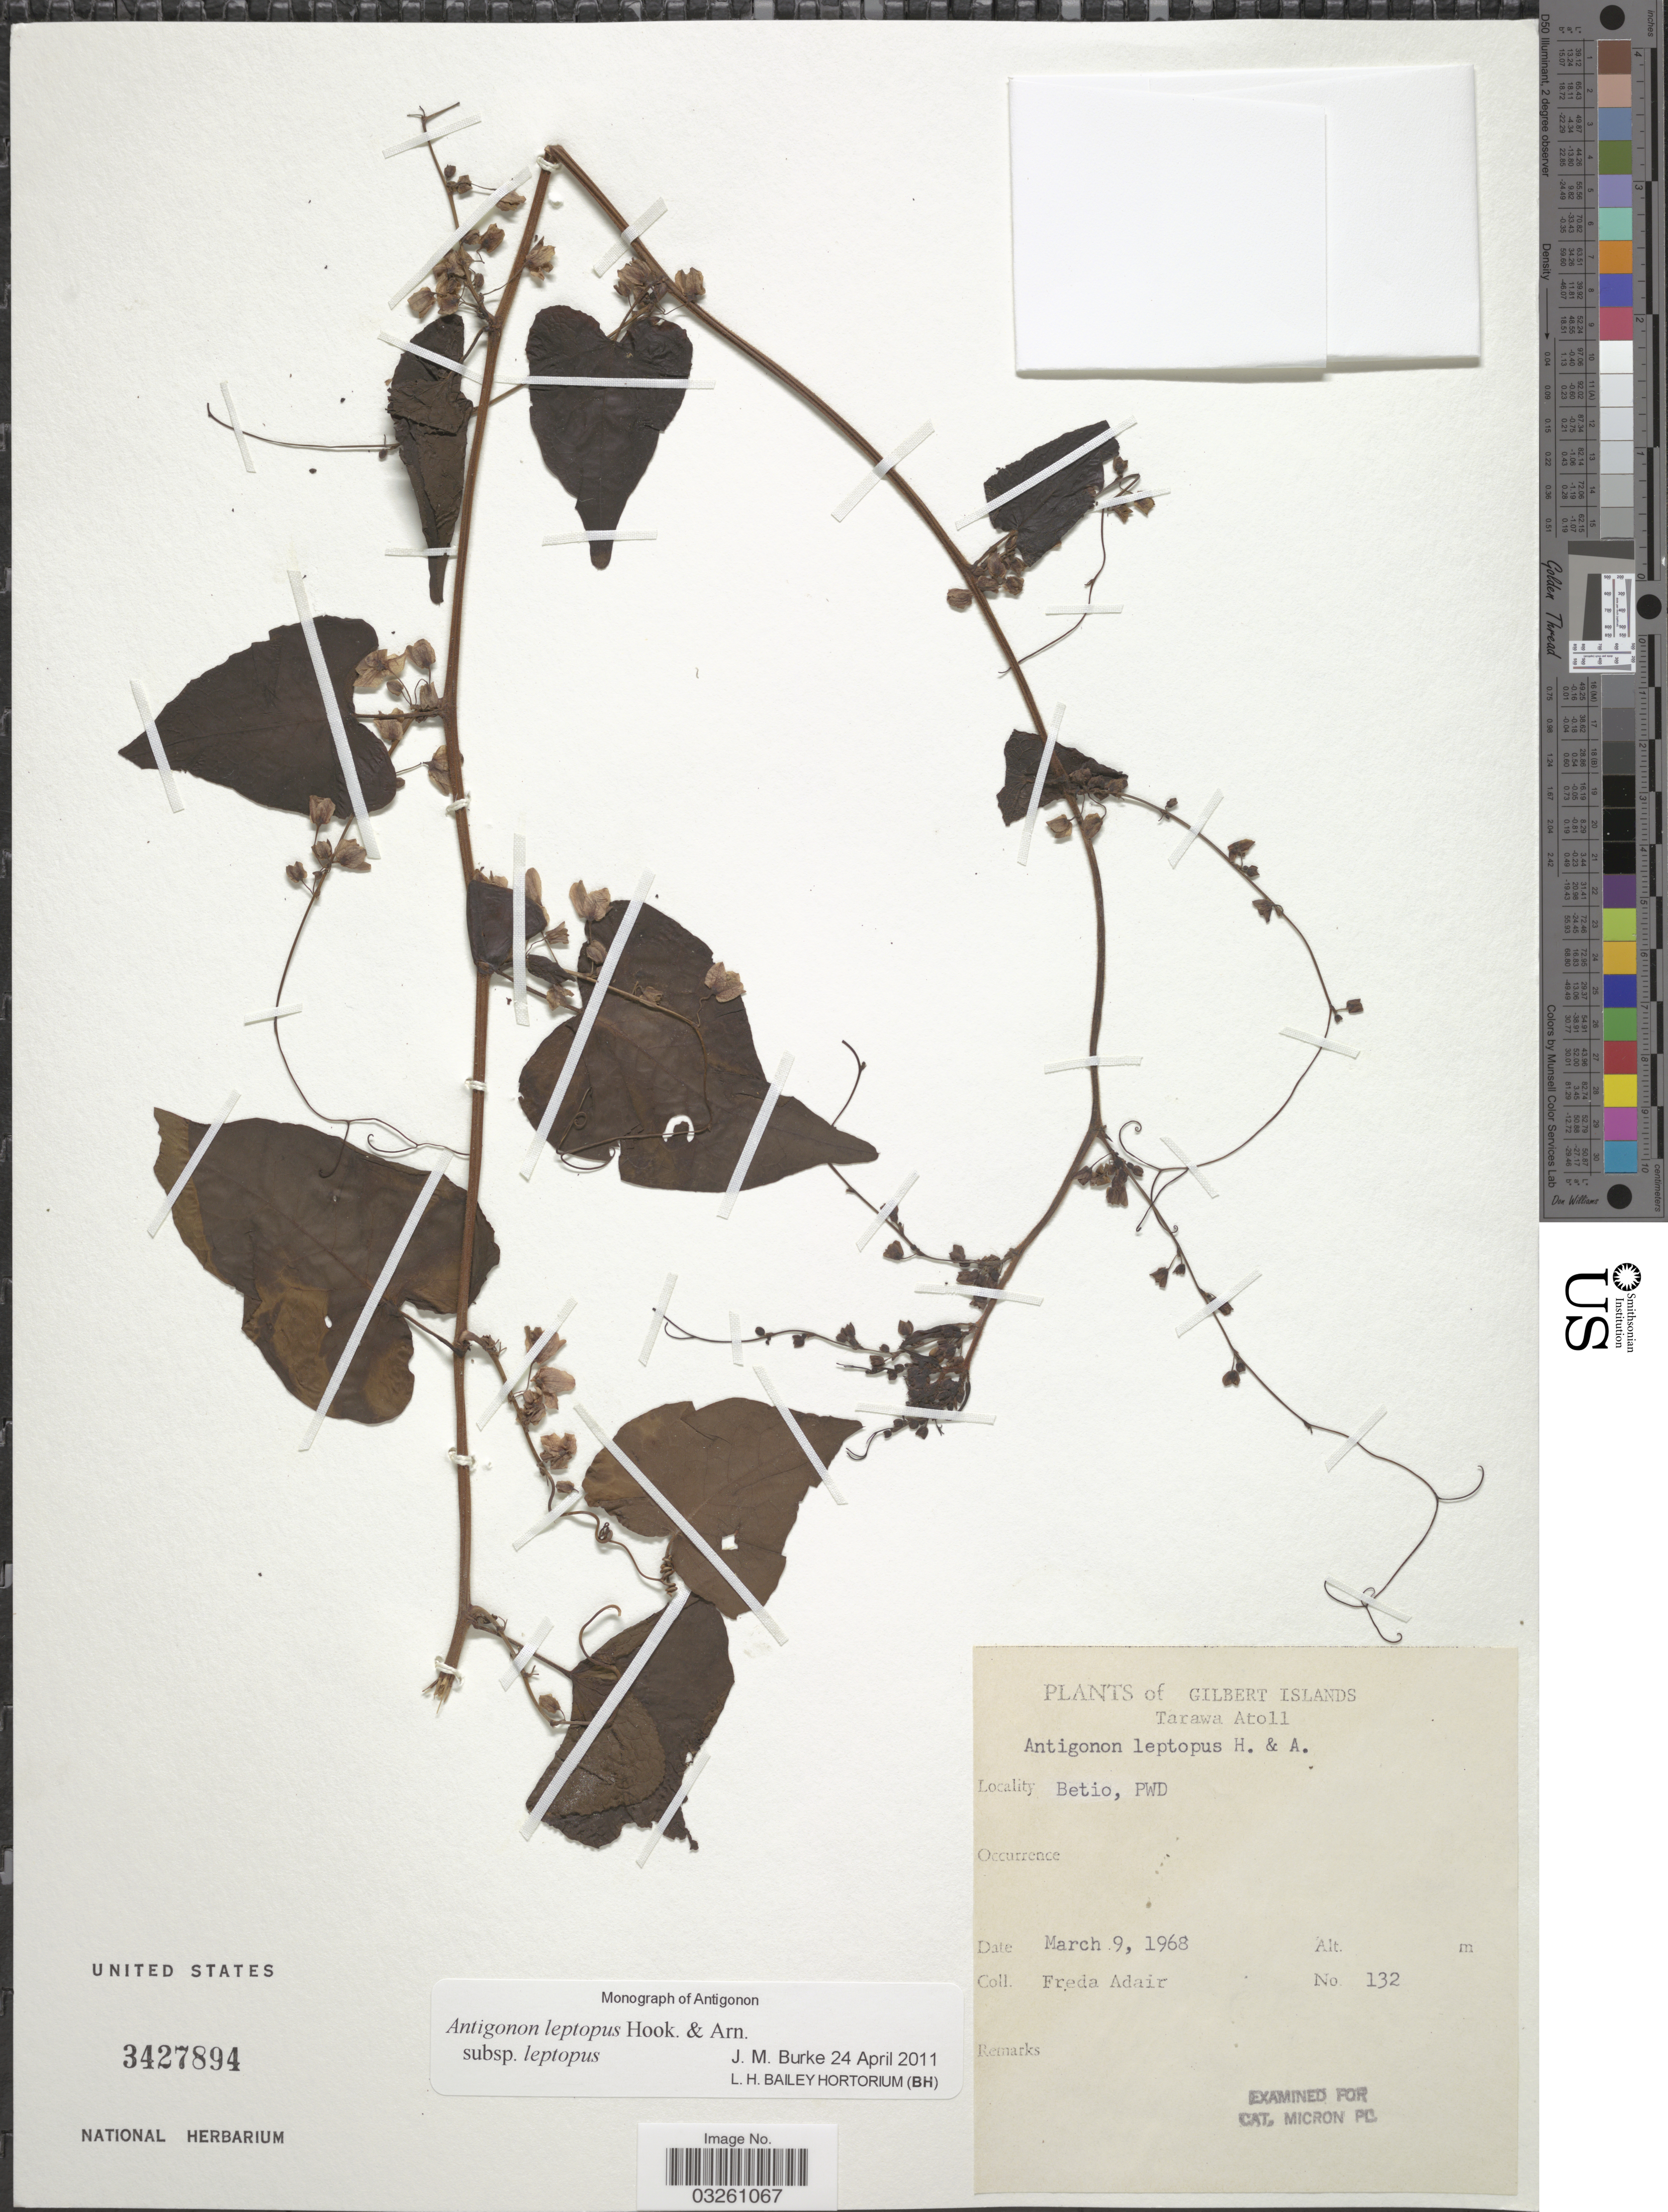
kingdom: Plantae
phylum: Tracheophyta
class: Magnoliopsida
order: Caryophyllales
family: Polygonaceae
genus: Antigonon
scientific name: Antigonon leptopus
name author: Hook. & Arn.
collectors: F. Adair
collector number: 132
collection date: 1968-03-09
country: Kiribati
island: Tarawa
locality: Gilbert Islands. Tarawa Atoll. Betio, PWD.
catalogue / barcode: US 3427894